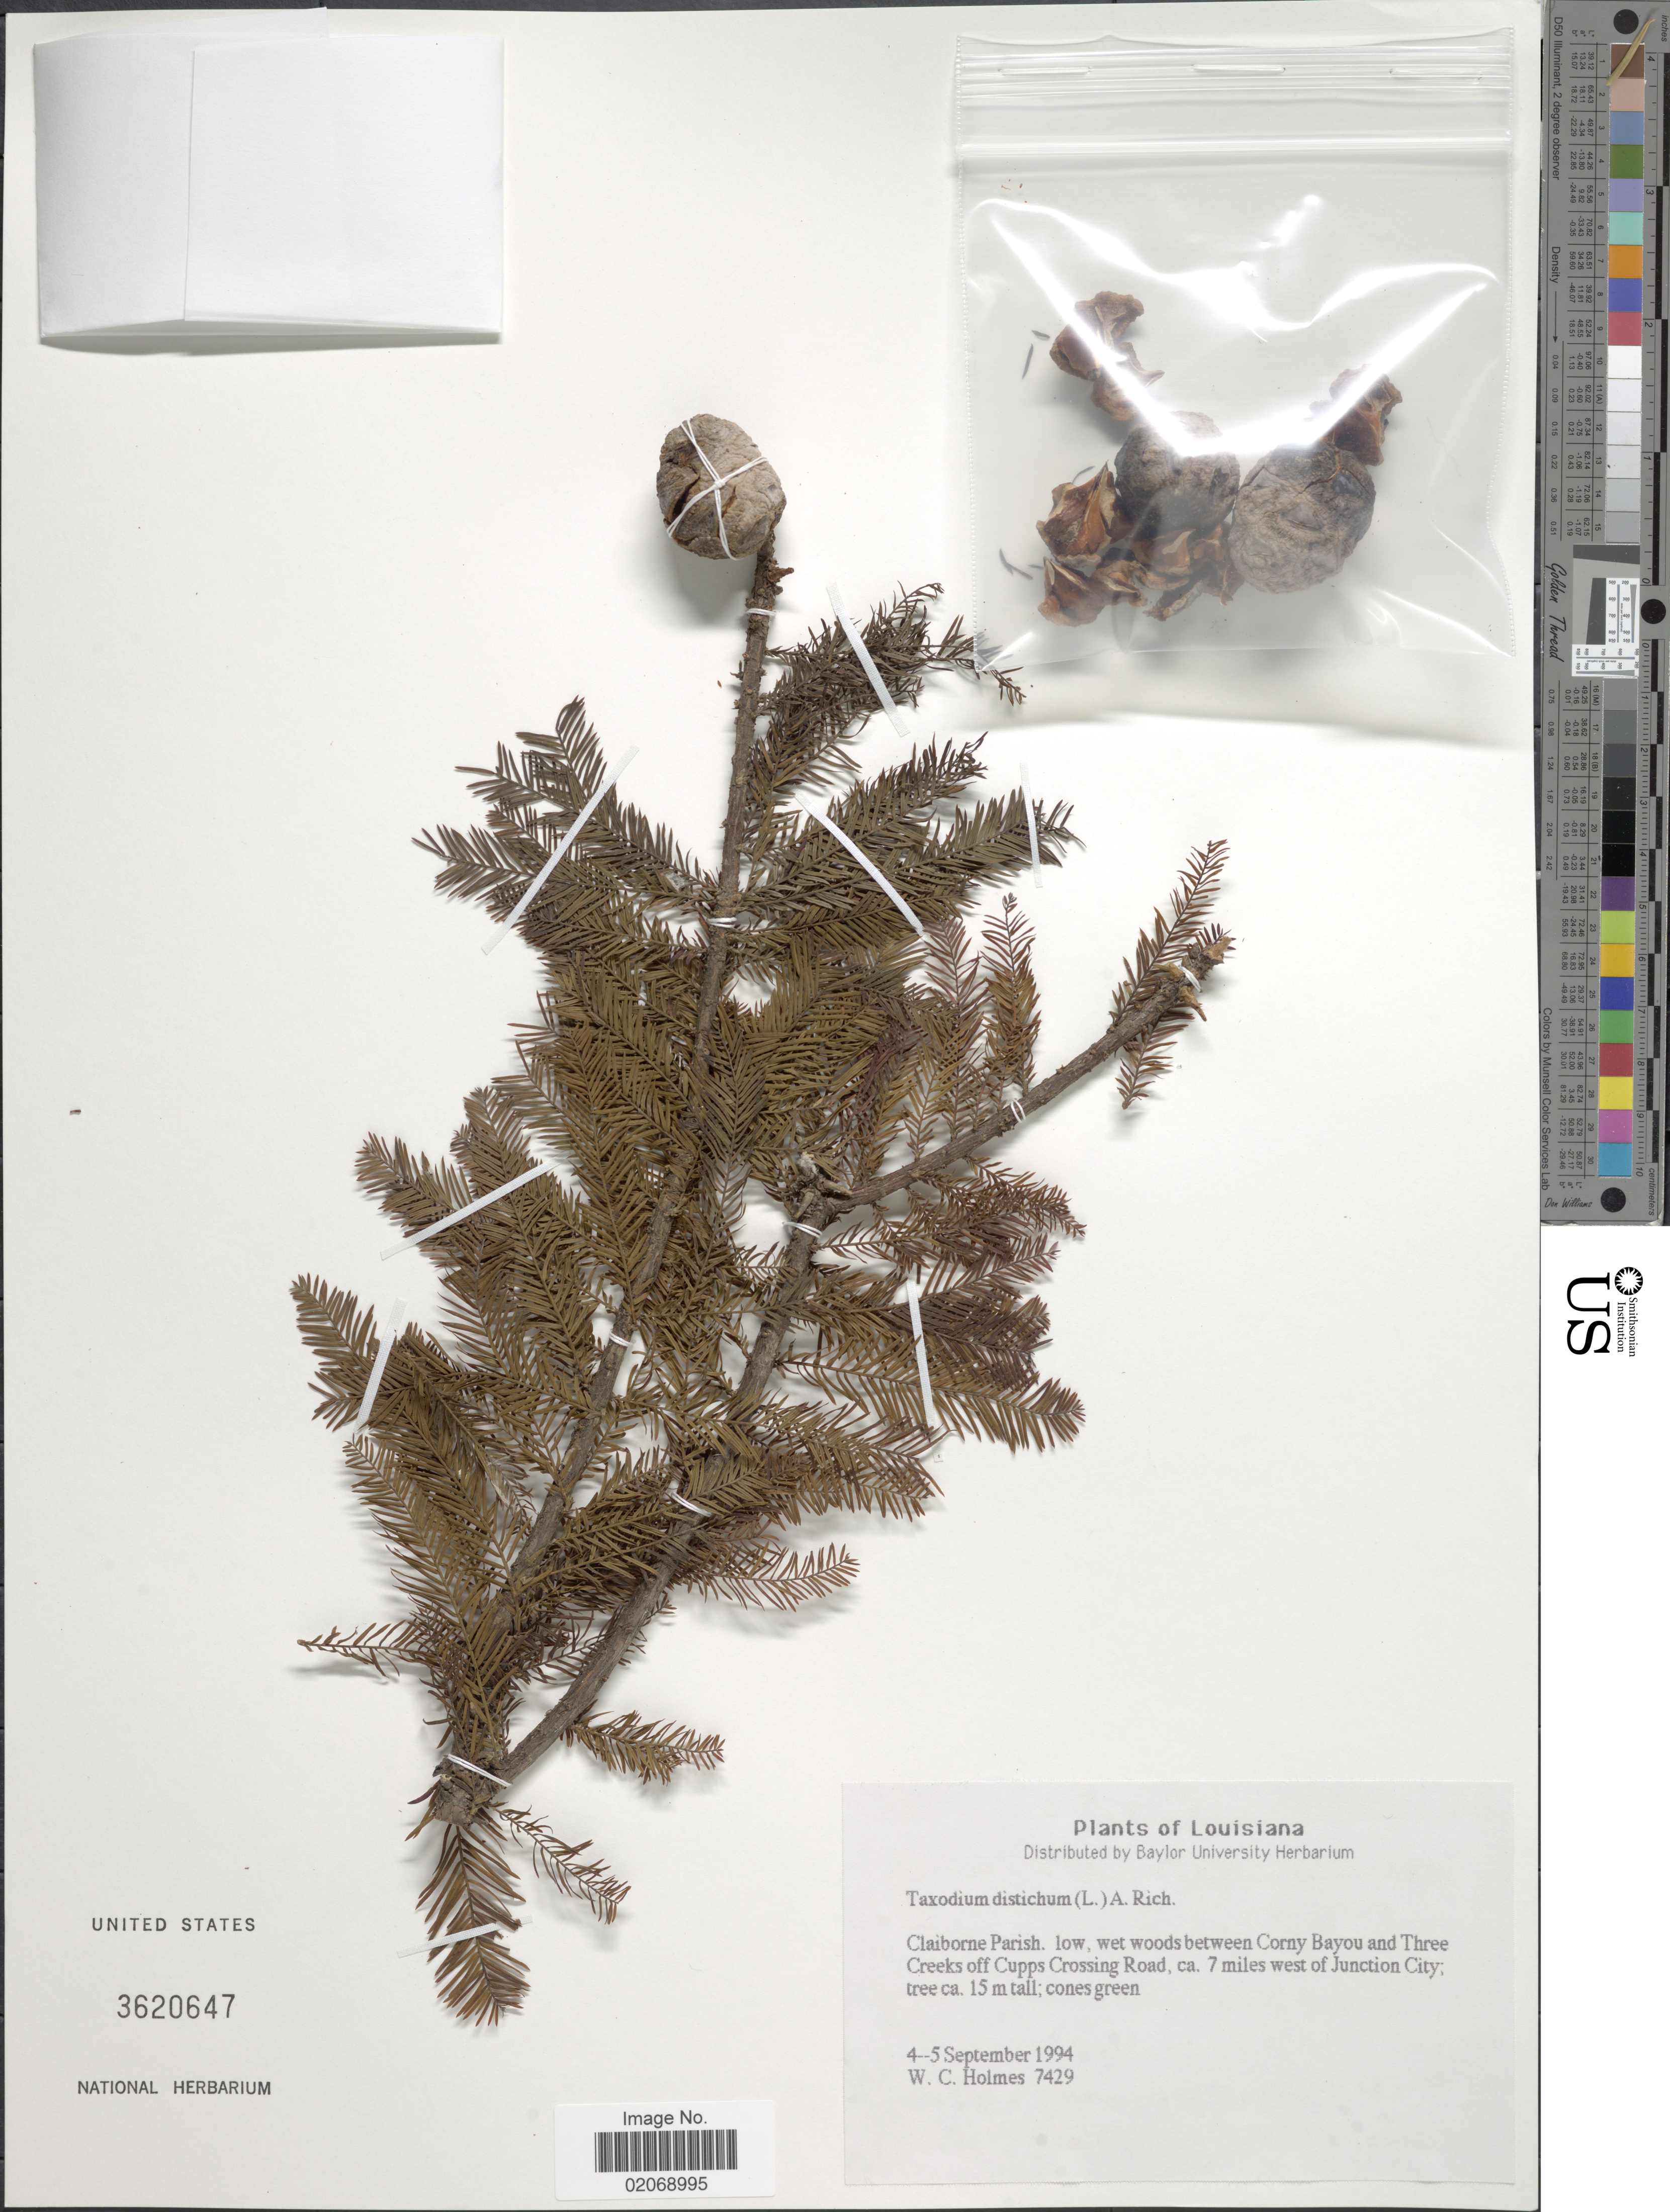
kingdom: Plantae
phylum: Tracheophyta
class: Pinopsida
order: Pinales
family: Cupressaceae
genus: Taxodium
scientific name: Taxodium distichum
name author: (L.) Rich.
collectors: W. Holmes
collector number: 7429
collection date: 1994-09-04/1994-09-05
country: United States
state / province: Louisiana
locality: Claiborne Parish, between Corny Bayou and Three Creeks off Cupps Crossing Road, ca. 7 miles west of Junction City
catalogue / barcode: US 3620647